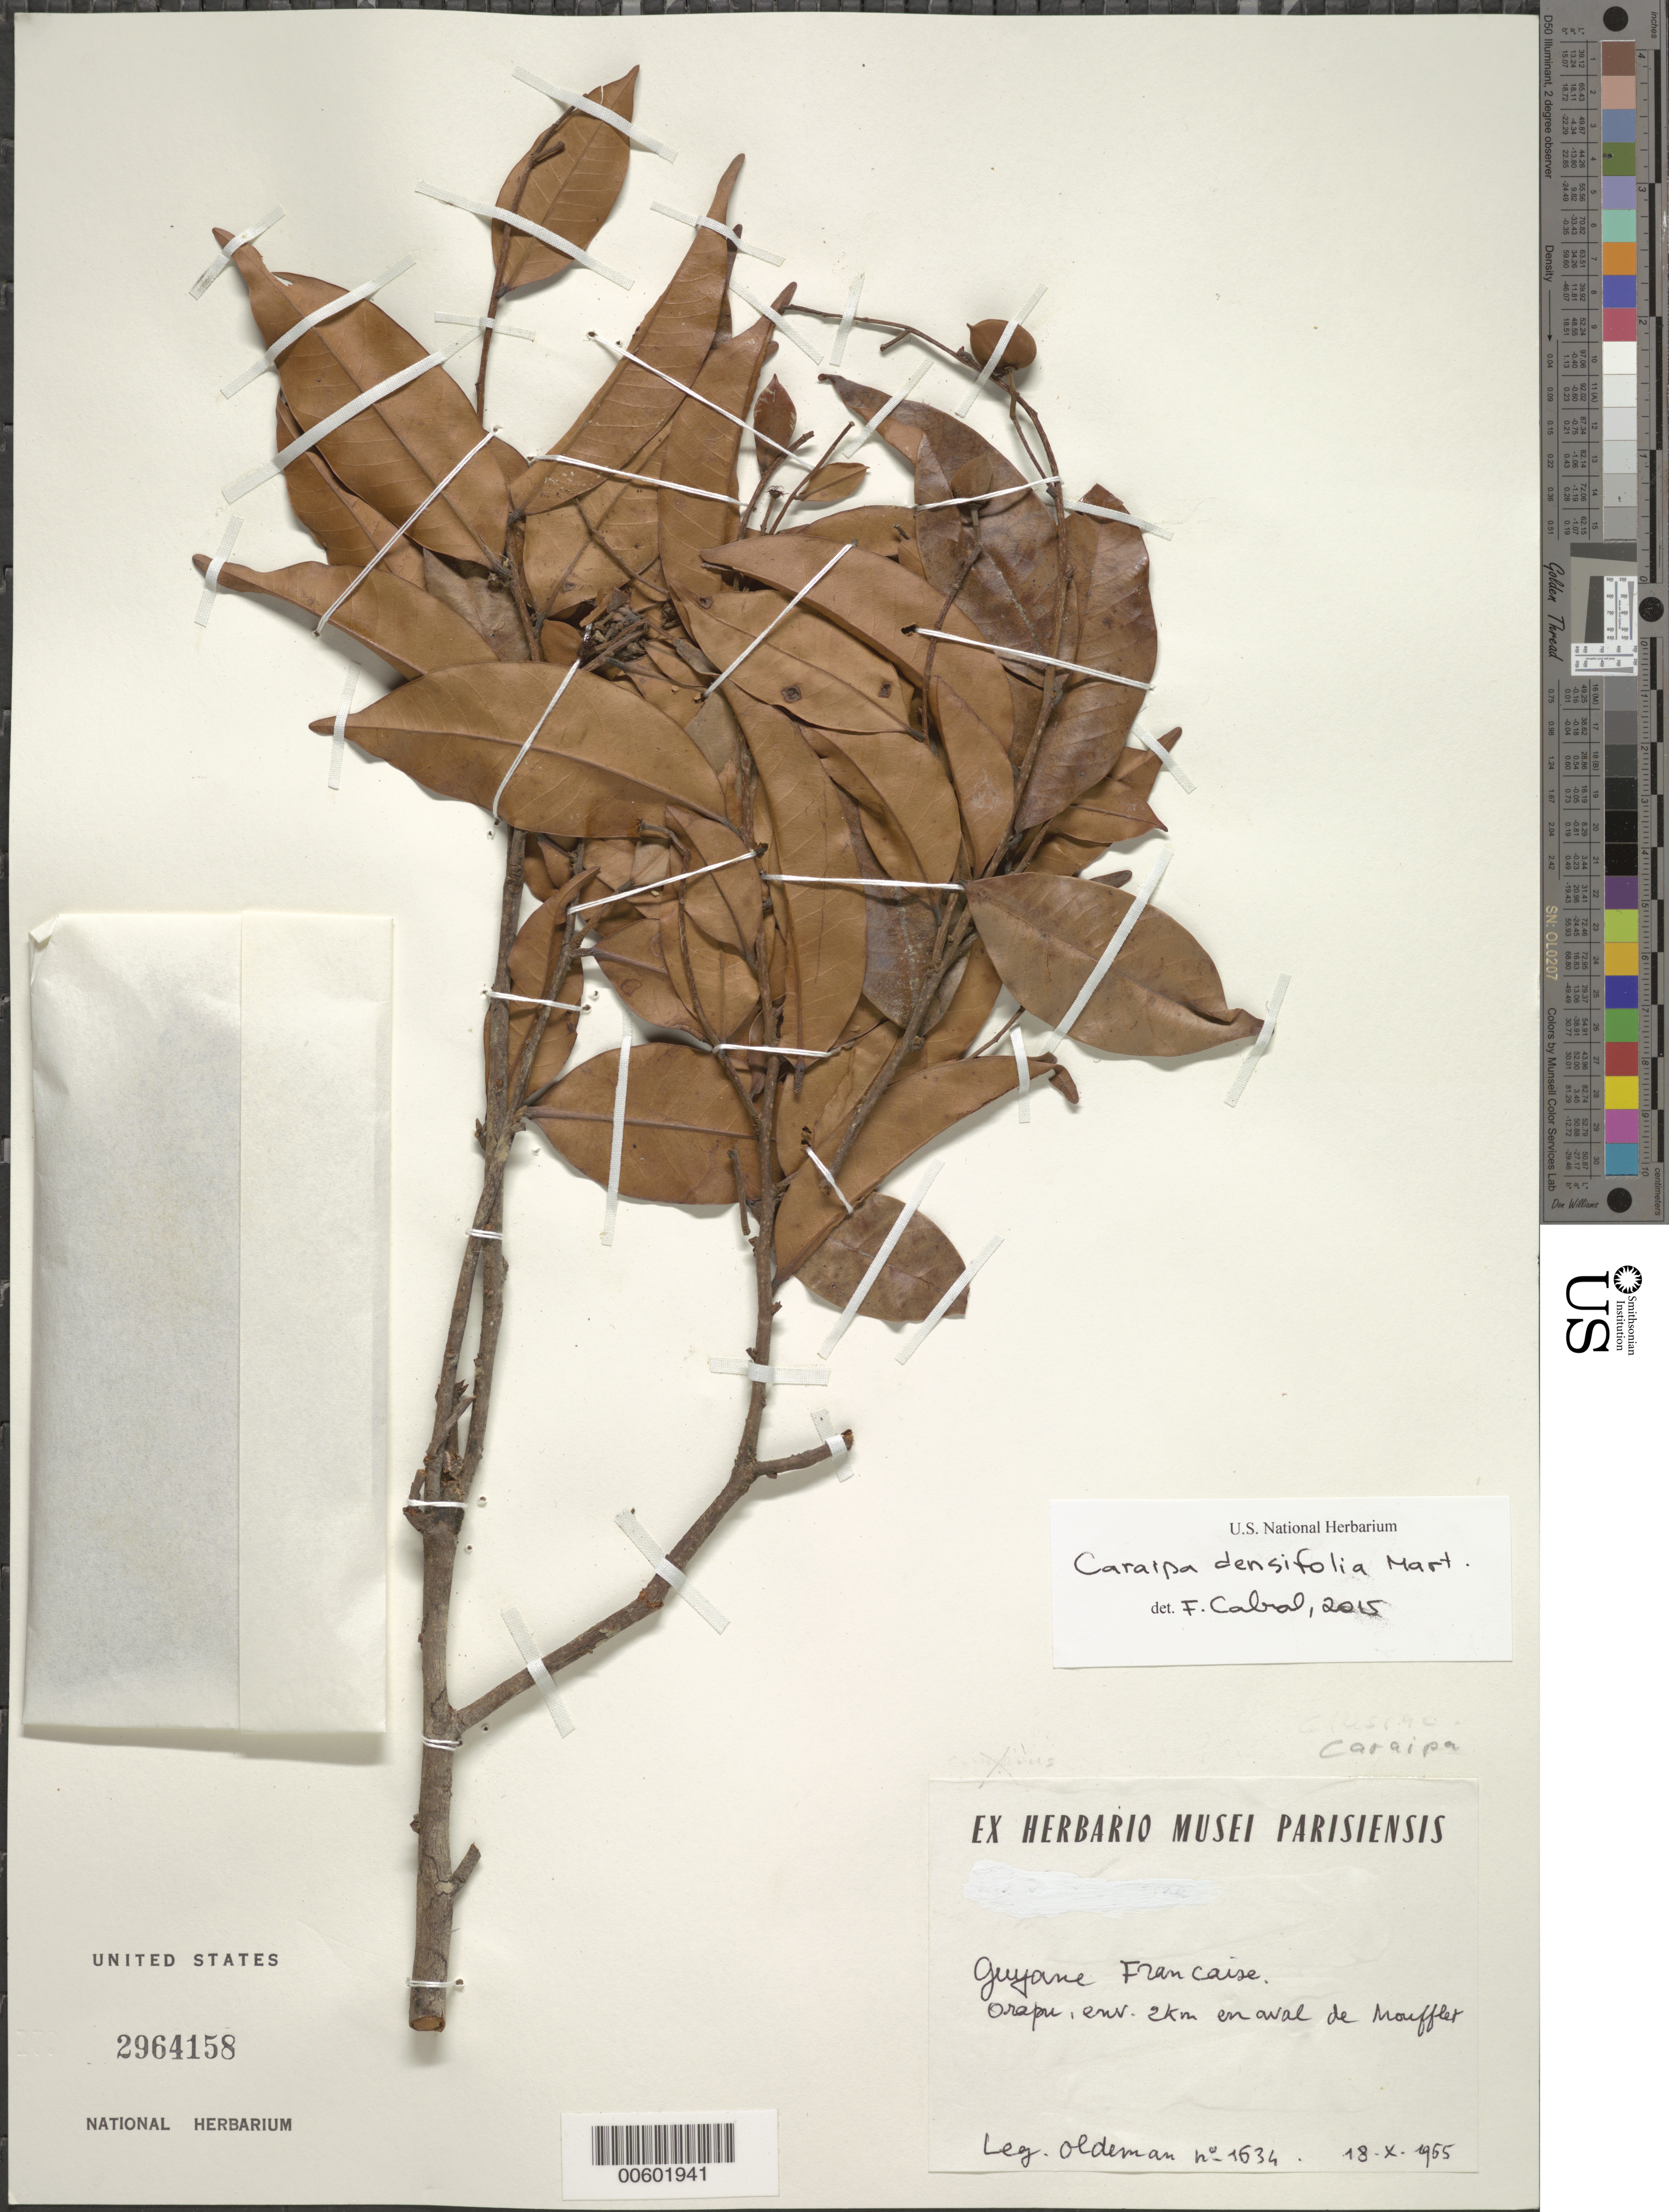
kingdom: Plantae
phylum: Tracheophyta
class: Magnoliopsida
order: Malpighiales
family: Calophyllaceae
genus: Caraipa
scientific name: Caraipa densifolia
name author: Mart.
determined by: Cabral, F. N.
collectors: R. Oldeman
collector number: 1634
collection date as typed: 18-Oct-65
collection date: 1965-10-18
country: French Guiana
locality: Orapu, env. 2 km en aval de Moufflet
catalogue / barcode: US 2964158